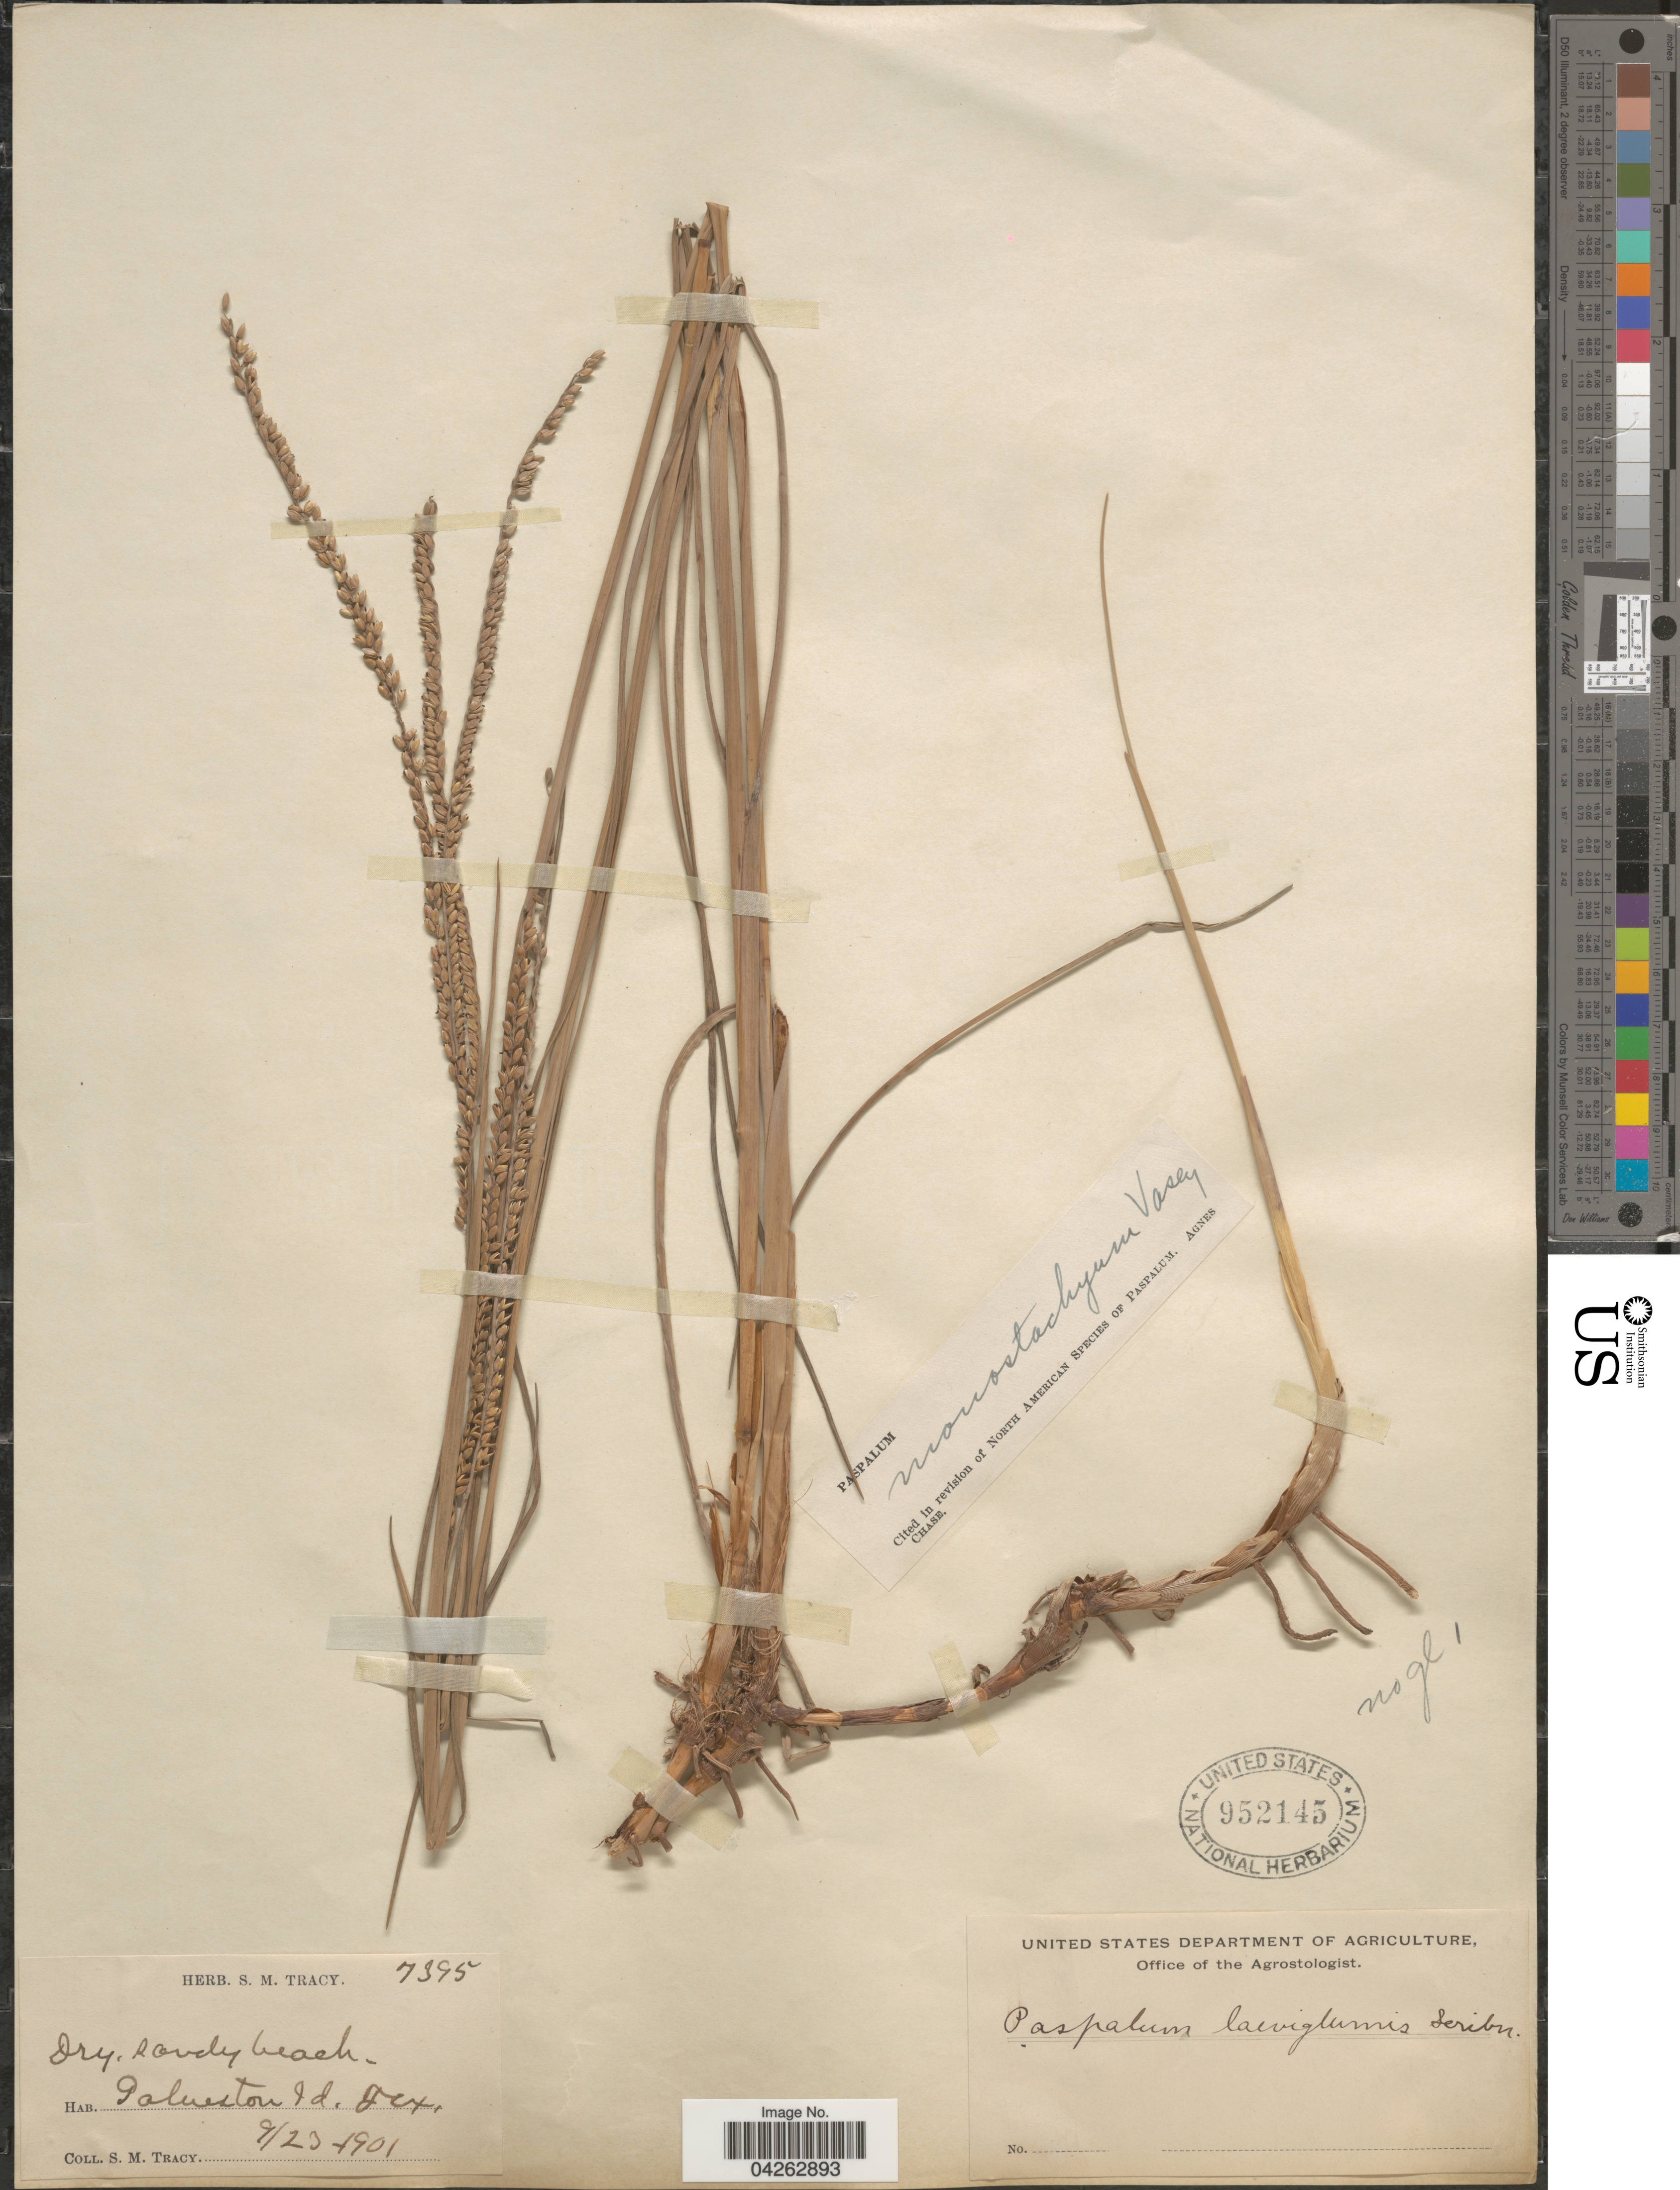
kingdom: Plantae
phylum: Tracheophyta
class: Liliopsida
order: Poales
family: Poaceae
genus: Paspalum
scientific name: Paspalum monostachyum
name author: Vasey ex Chapm.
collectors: S. M. Tracy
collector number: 7395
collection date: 1901-09-23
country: United States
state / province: Texas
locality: Galveston Id.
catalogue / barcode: US 952145